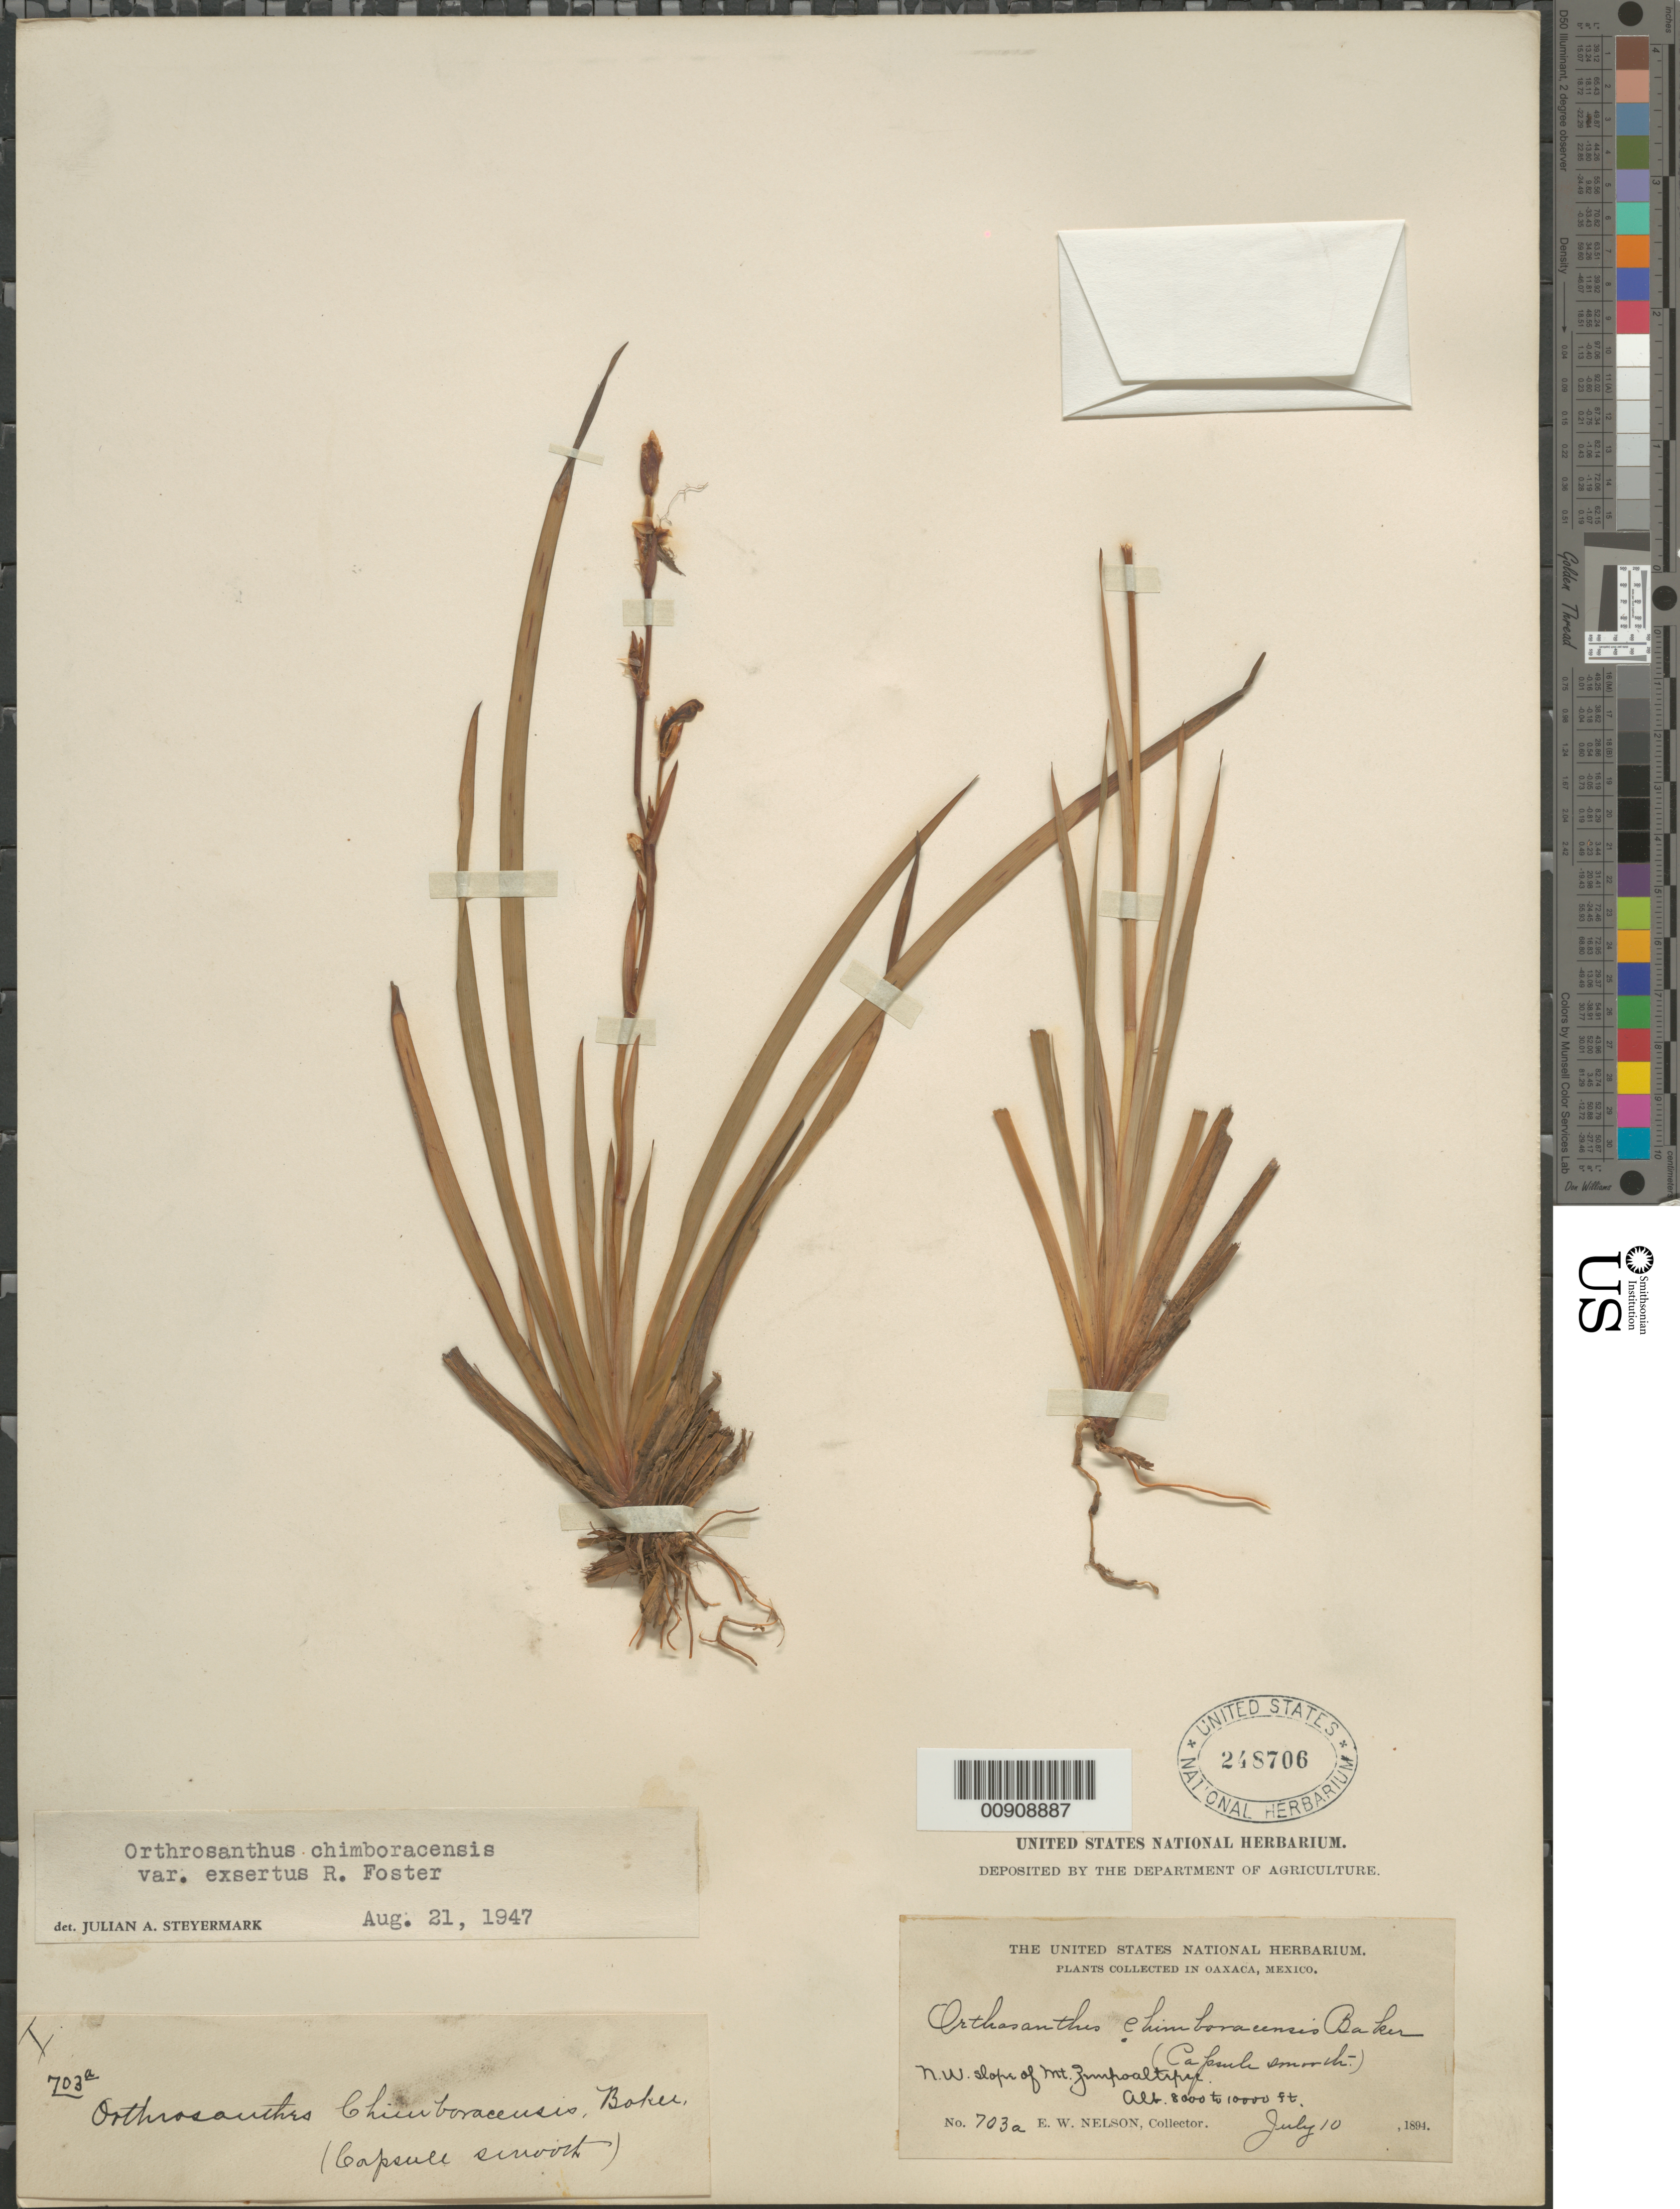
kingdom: Plantae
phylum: Tracheophyta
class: Liliopsida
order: Asparagales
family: Iridaceae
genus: Orthrosanthus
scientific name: Orthrosanthus chimboracensis var. exsertus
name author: R.C. Foster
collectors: E. W. Nelson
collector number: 703 a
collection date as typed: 10 Jul 1894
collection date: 1894-07-10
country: Mexico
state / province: Oaxaca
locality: NW slope of Mt. Zempoaltepec.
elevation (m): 2438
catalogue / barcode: US 248706